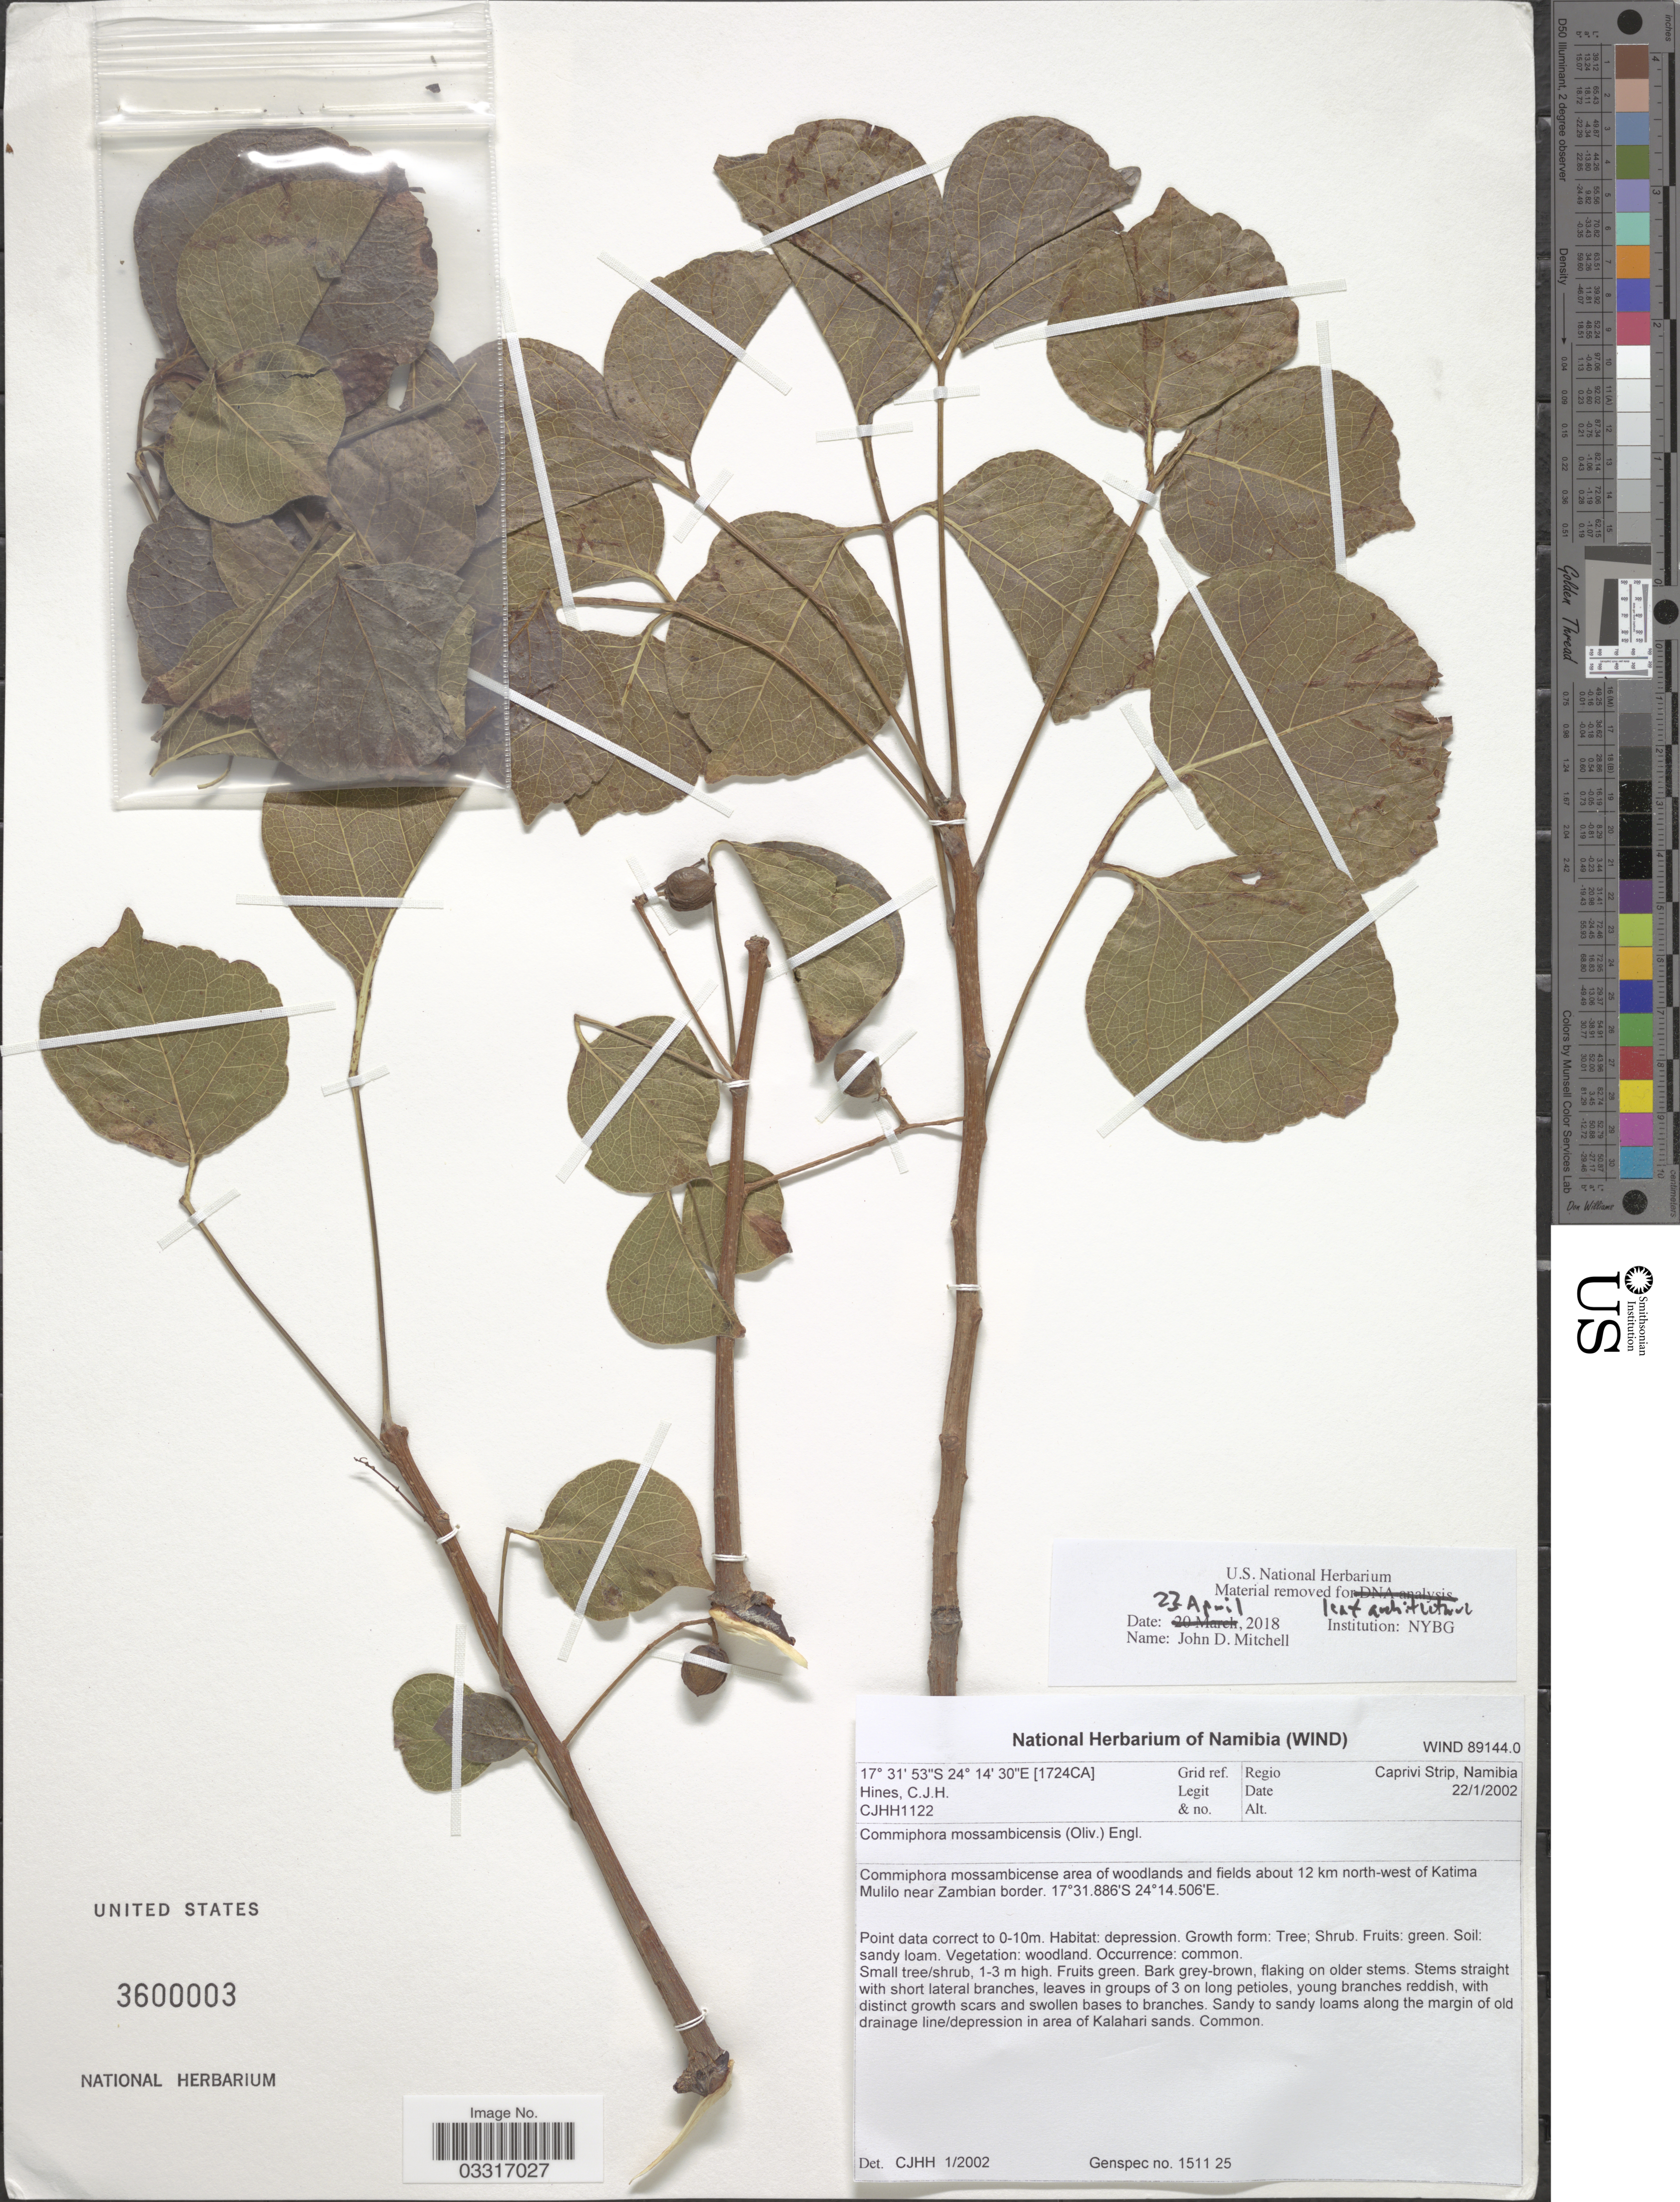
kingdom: Plantae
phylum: Tracheophyta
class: Magnoliopsida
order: Sapindales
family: Burseraceae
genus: Commiphora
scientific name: Commiphora mossambicensis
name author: (Oliv.) Engl.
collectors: C. Hines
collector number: CJHH1122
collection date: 2002-01-22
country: Namibia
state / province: Caprivi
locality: Regio Caprivi Strip, Namibia. Commiphora mossambicense area of woodlands and fields abotu 12 km north-west of Katima Mulilo near Zambian border.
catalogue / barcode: US 3600003